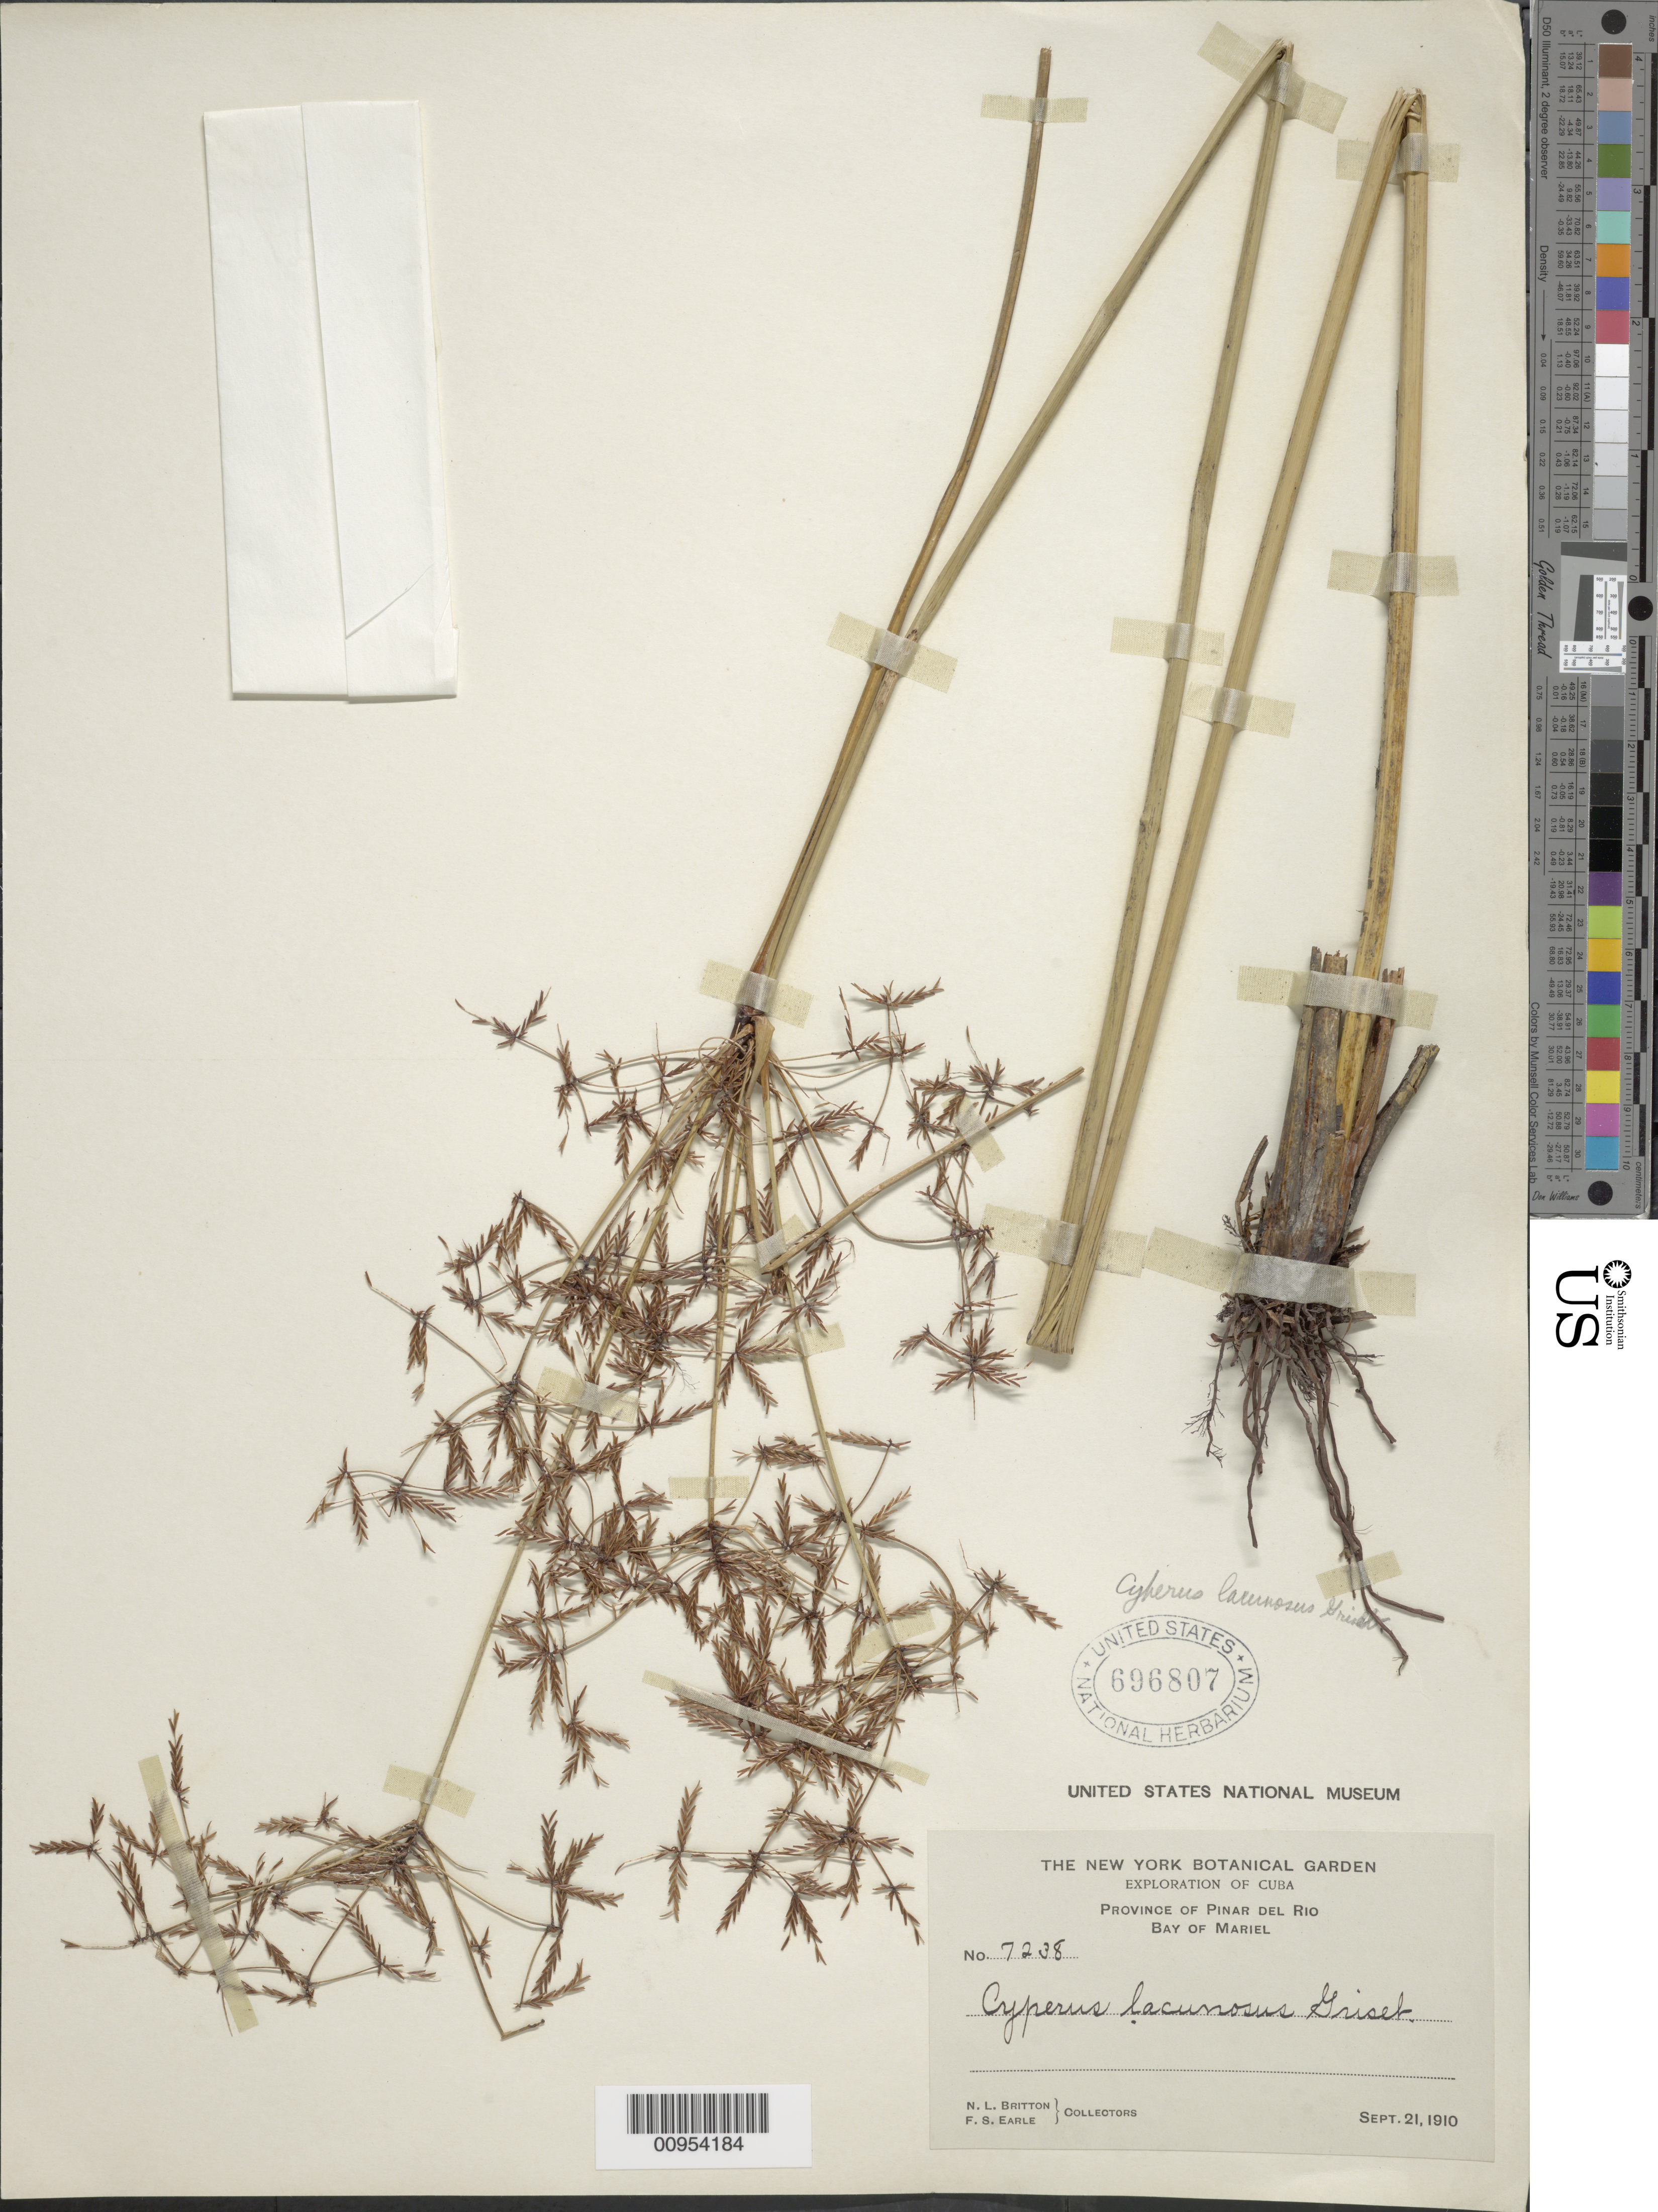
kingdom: Plantae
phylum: Tracheophyta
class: Liliopsida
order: Poales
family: Cyperaceae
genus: Cyperus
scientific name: Cyperus lacunosus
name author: Griseb.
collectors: N. Britton & F. S. Earle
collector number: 7238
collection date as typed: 21 Sep 1910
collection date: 1910-09-21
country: Cuba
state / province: Pinar del Rio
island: Cuba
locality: Bay of Mariel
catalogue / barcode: US 696807